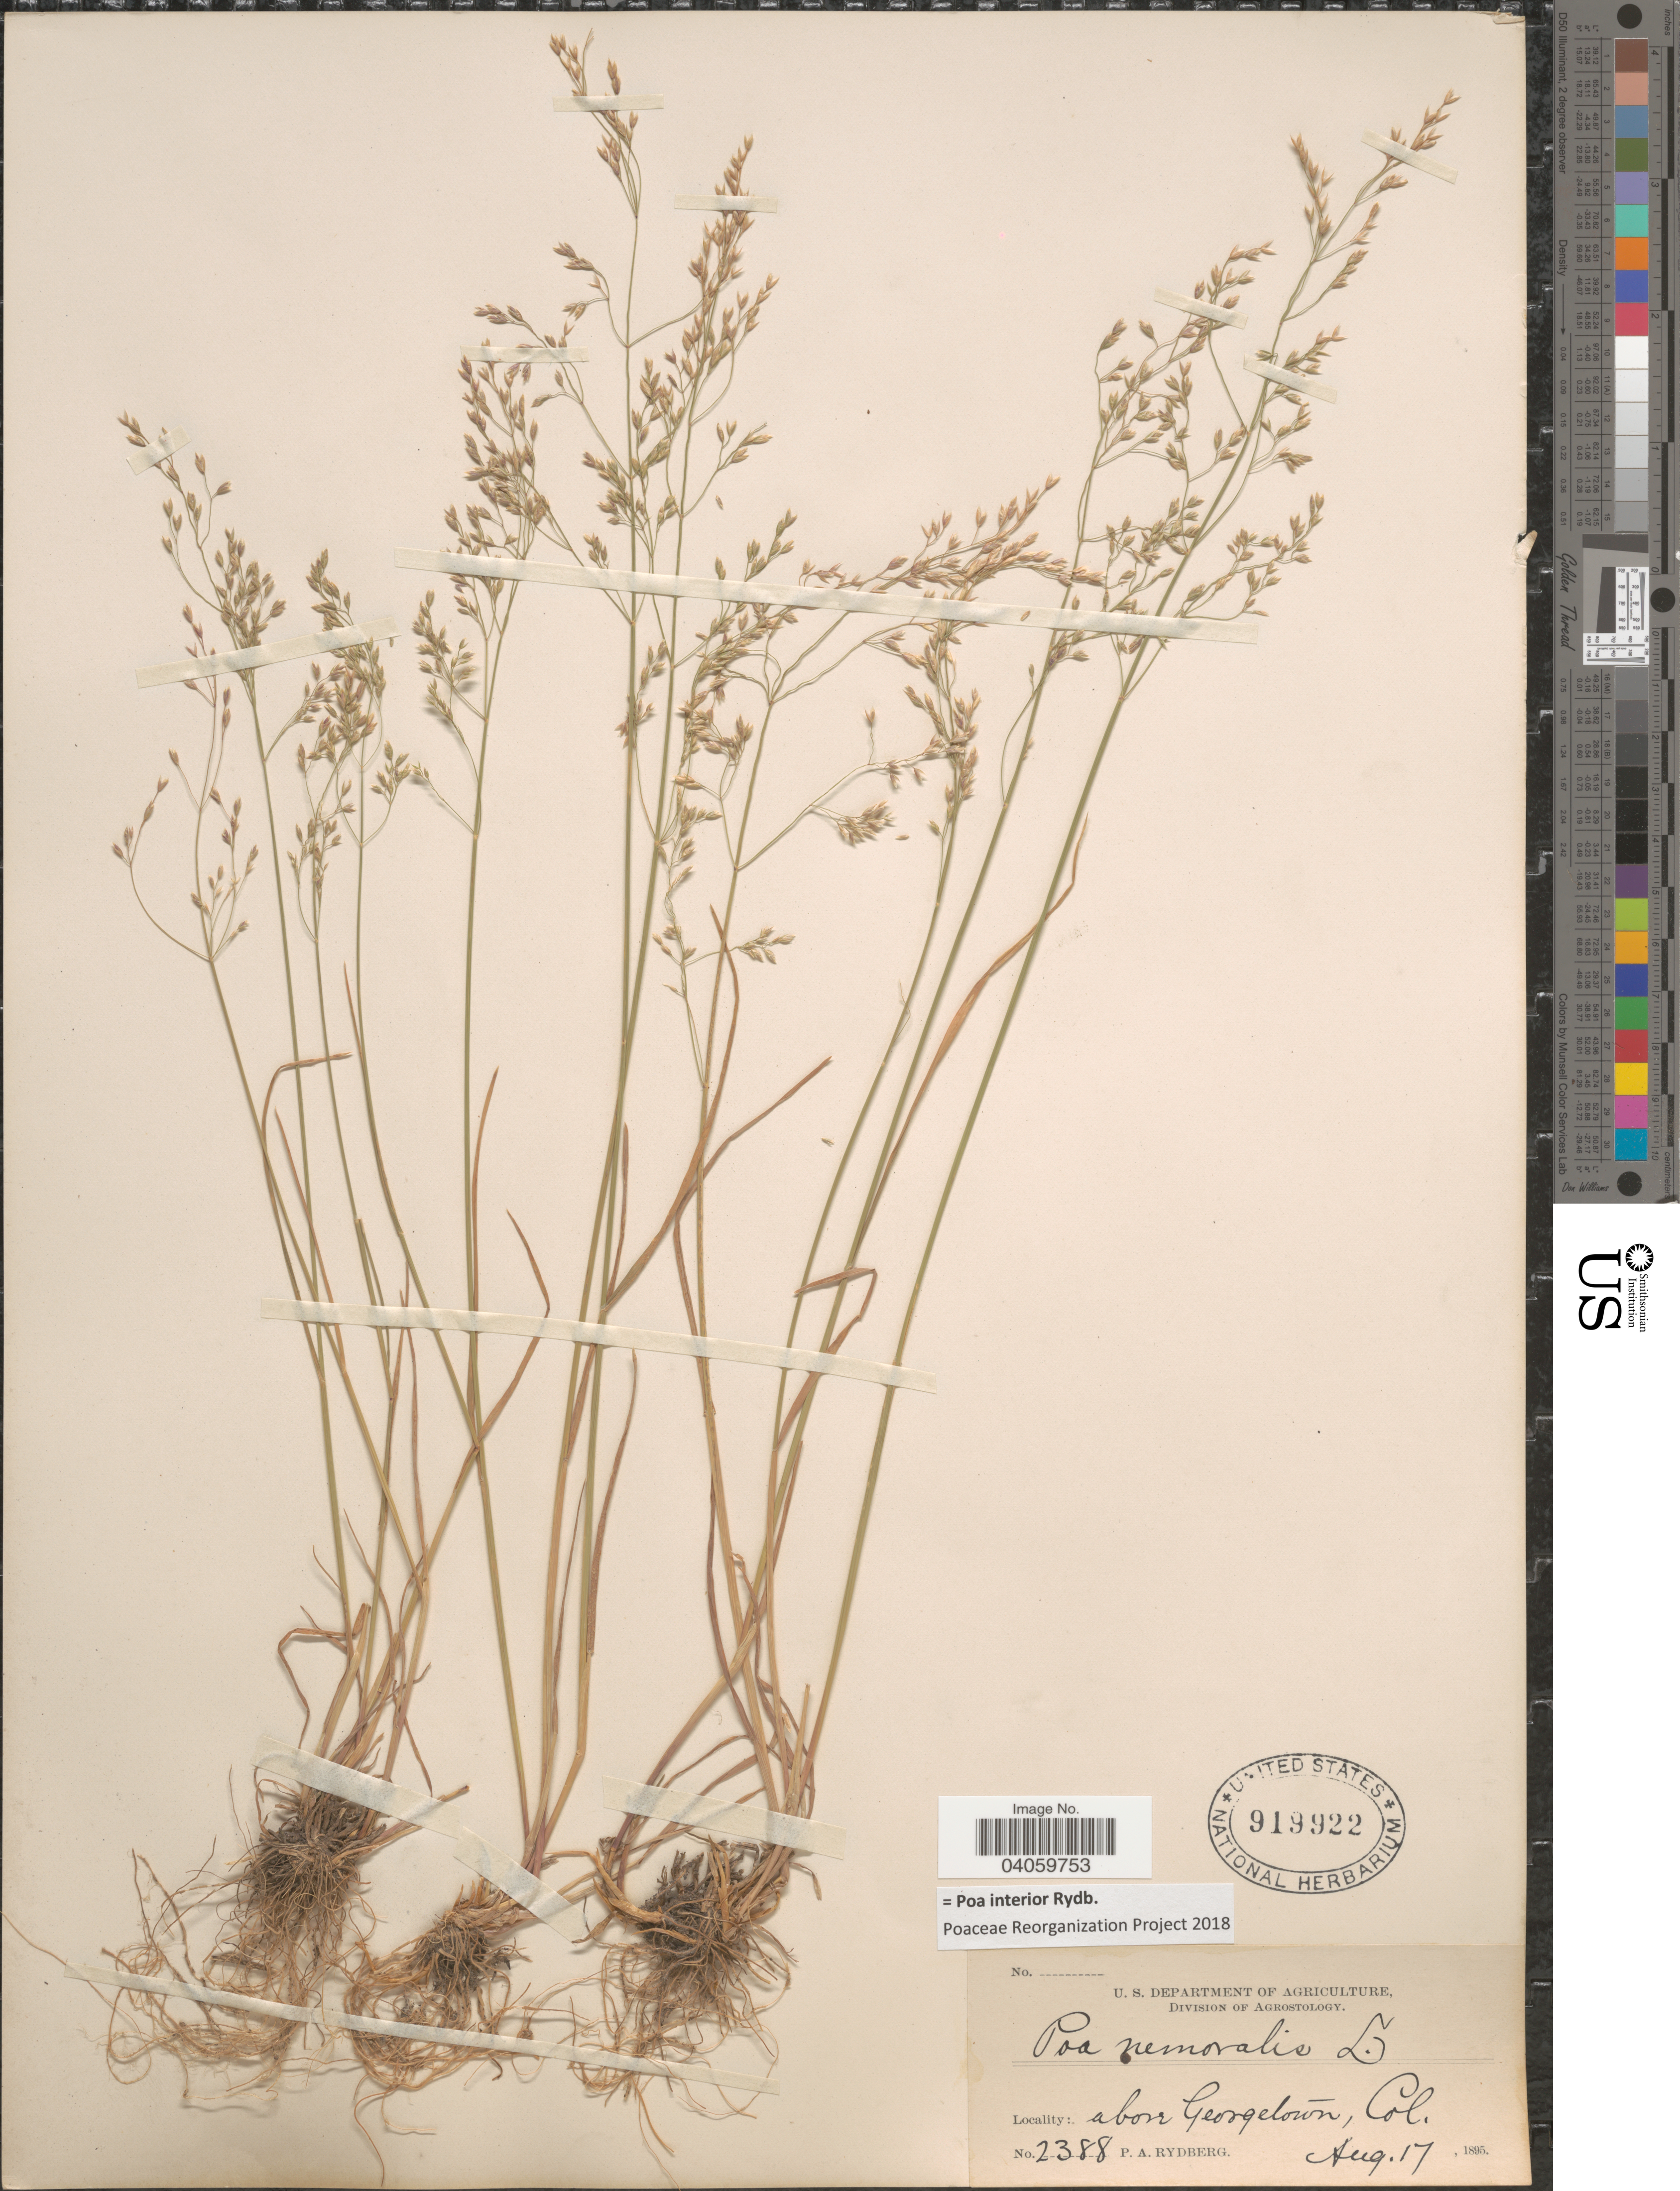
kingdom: Plantae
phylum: Tracheophyta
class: Liliopsida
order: Poales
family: Poaceae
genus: Poa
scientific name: Poa interior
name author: Rydb.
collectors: P. A. Rydberg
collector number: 2388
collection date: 1895-08-17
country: United States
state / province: Colorado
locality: Above Georgetown.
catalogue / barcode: US 919922